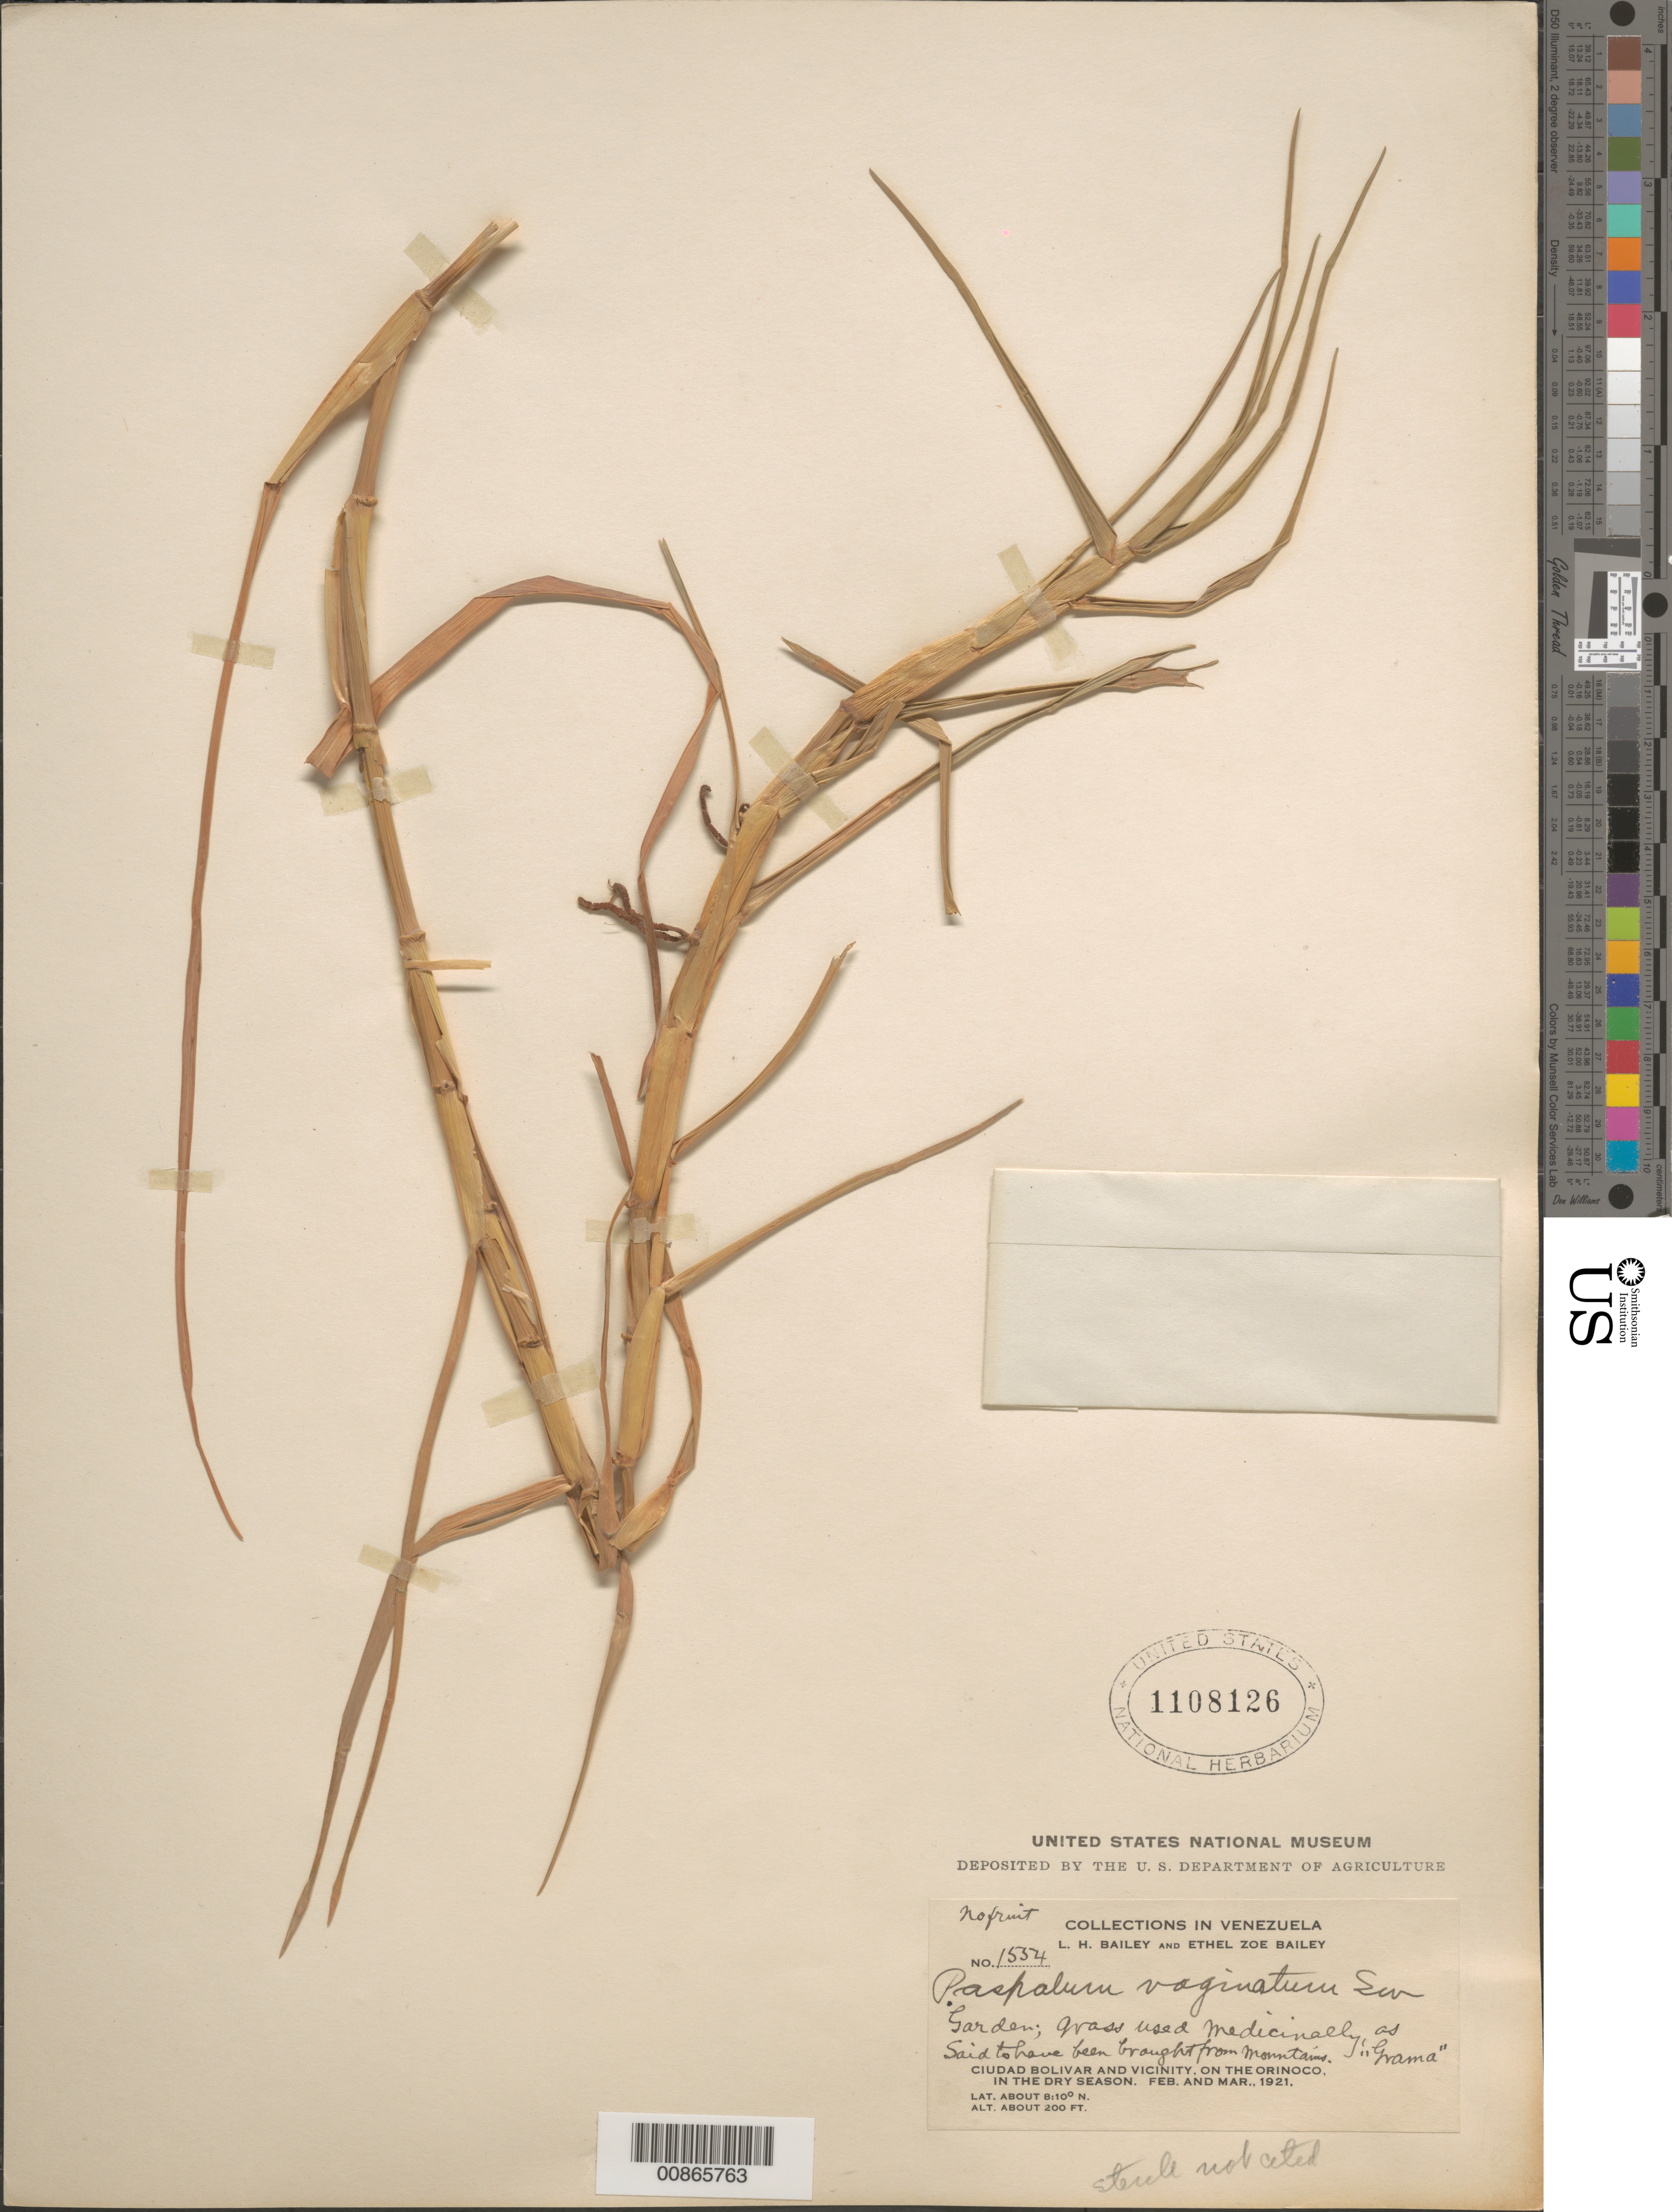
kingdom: Plantae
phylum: Tracheophyta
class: Liliopsida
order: Poales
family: Poaceae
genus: Paspalum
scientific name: Paspalum vaginatum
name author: Sw.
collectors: L. H. Bailey & E. Z. Bailey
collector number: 1554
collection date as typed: Feb-21 to Mar-21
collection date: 1921-02/1921-03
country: Venezuela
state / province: Bolívar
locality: Ciudad Bolívar and vicinity, Orinoco R.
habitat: Dry season; in garden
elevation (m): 61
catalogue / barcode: US 1108126